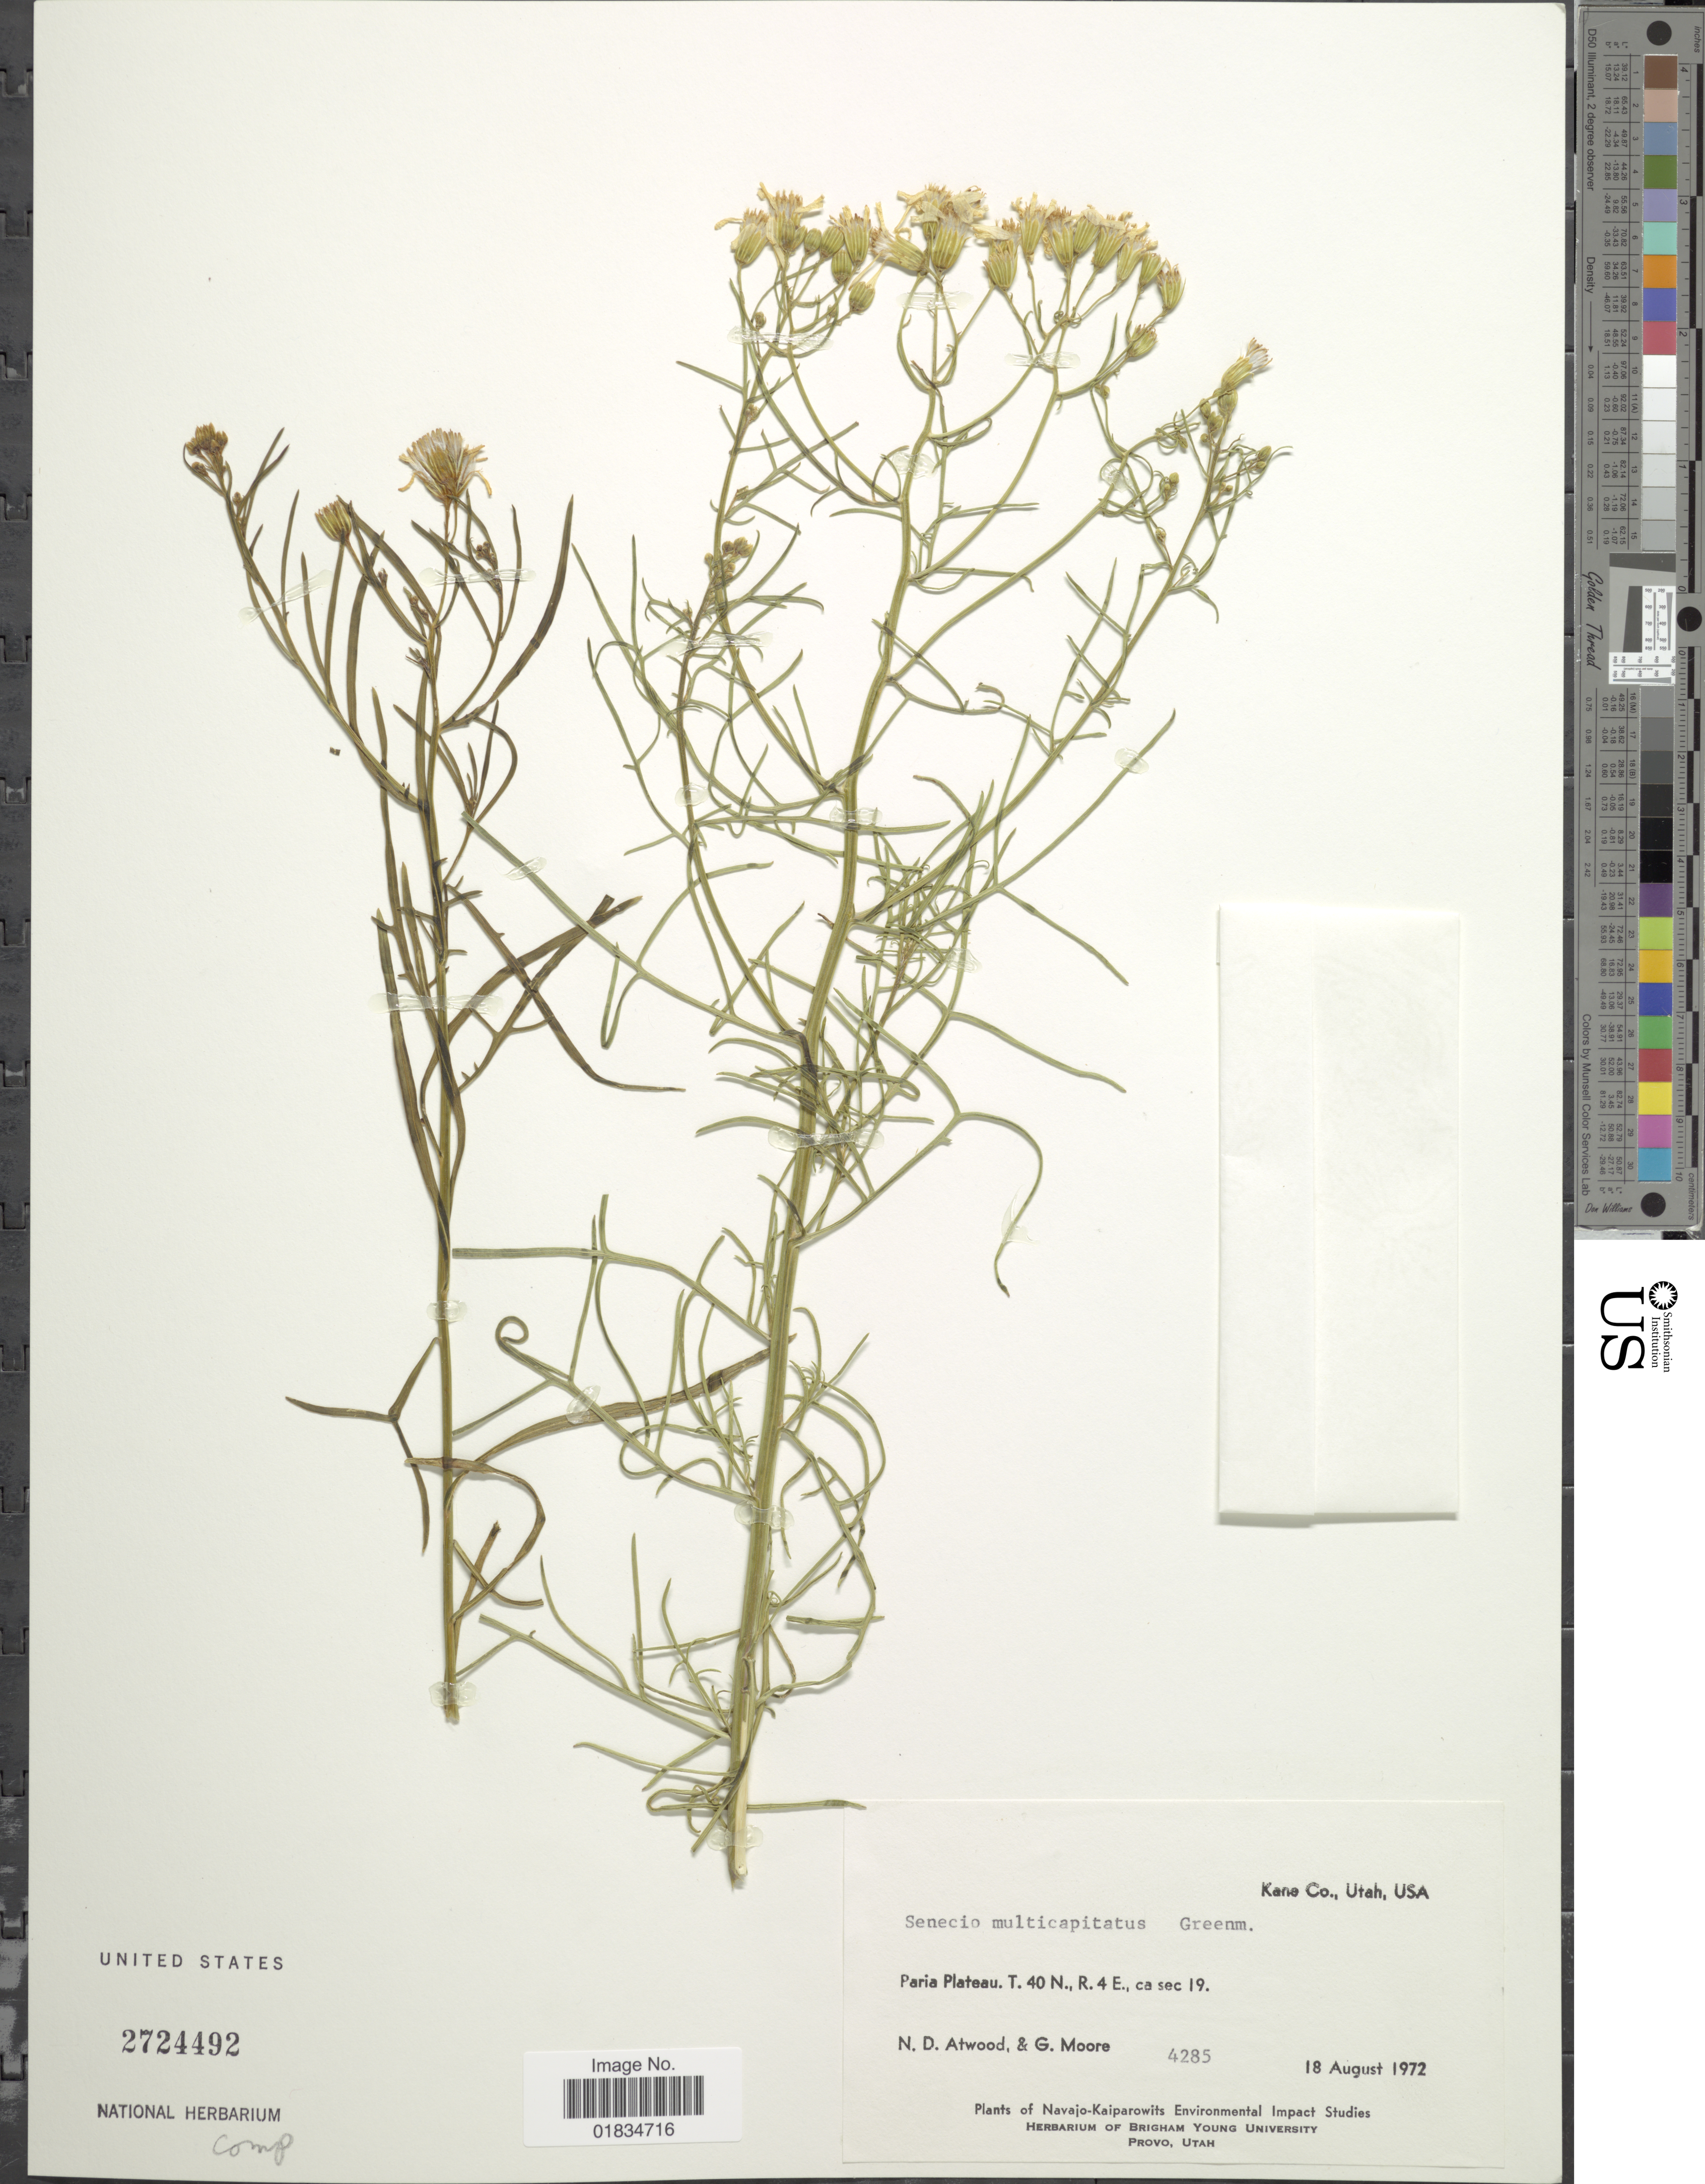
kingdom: Plantae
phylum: Tracheophyta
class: Magnoliopsida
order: Asterales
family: Asteraceae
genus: Senecio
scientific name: Senecio multicapitatus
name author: Greenm.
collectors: N. Atwood & G. Moore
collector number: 4285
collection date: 1972-08-18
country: United States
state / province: Utah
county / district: Kane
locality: Paria Plateau. T 40 N., R 4 E ca. sec 19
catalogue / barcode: US 2724492